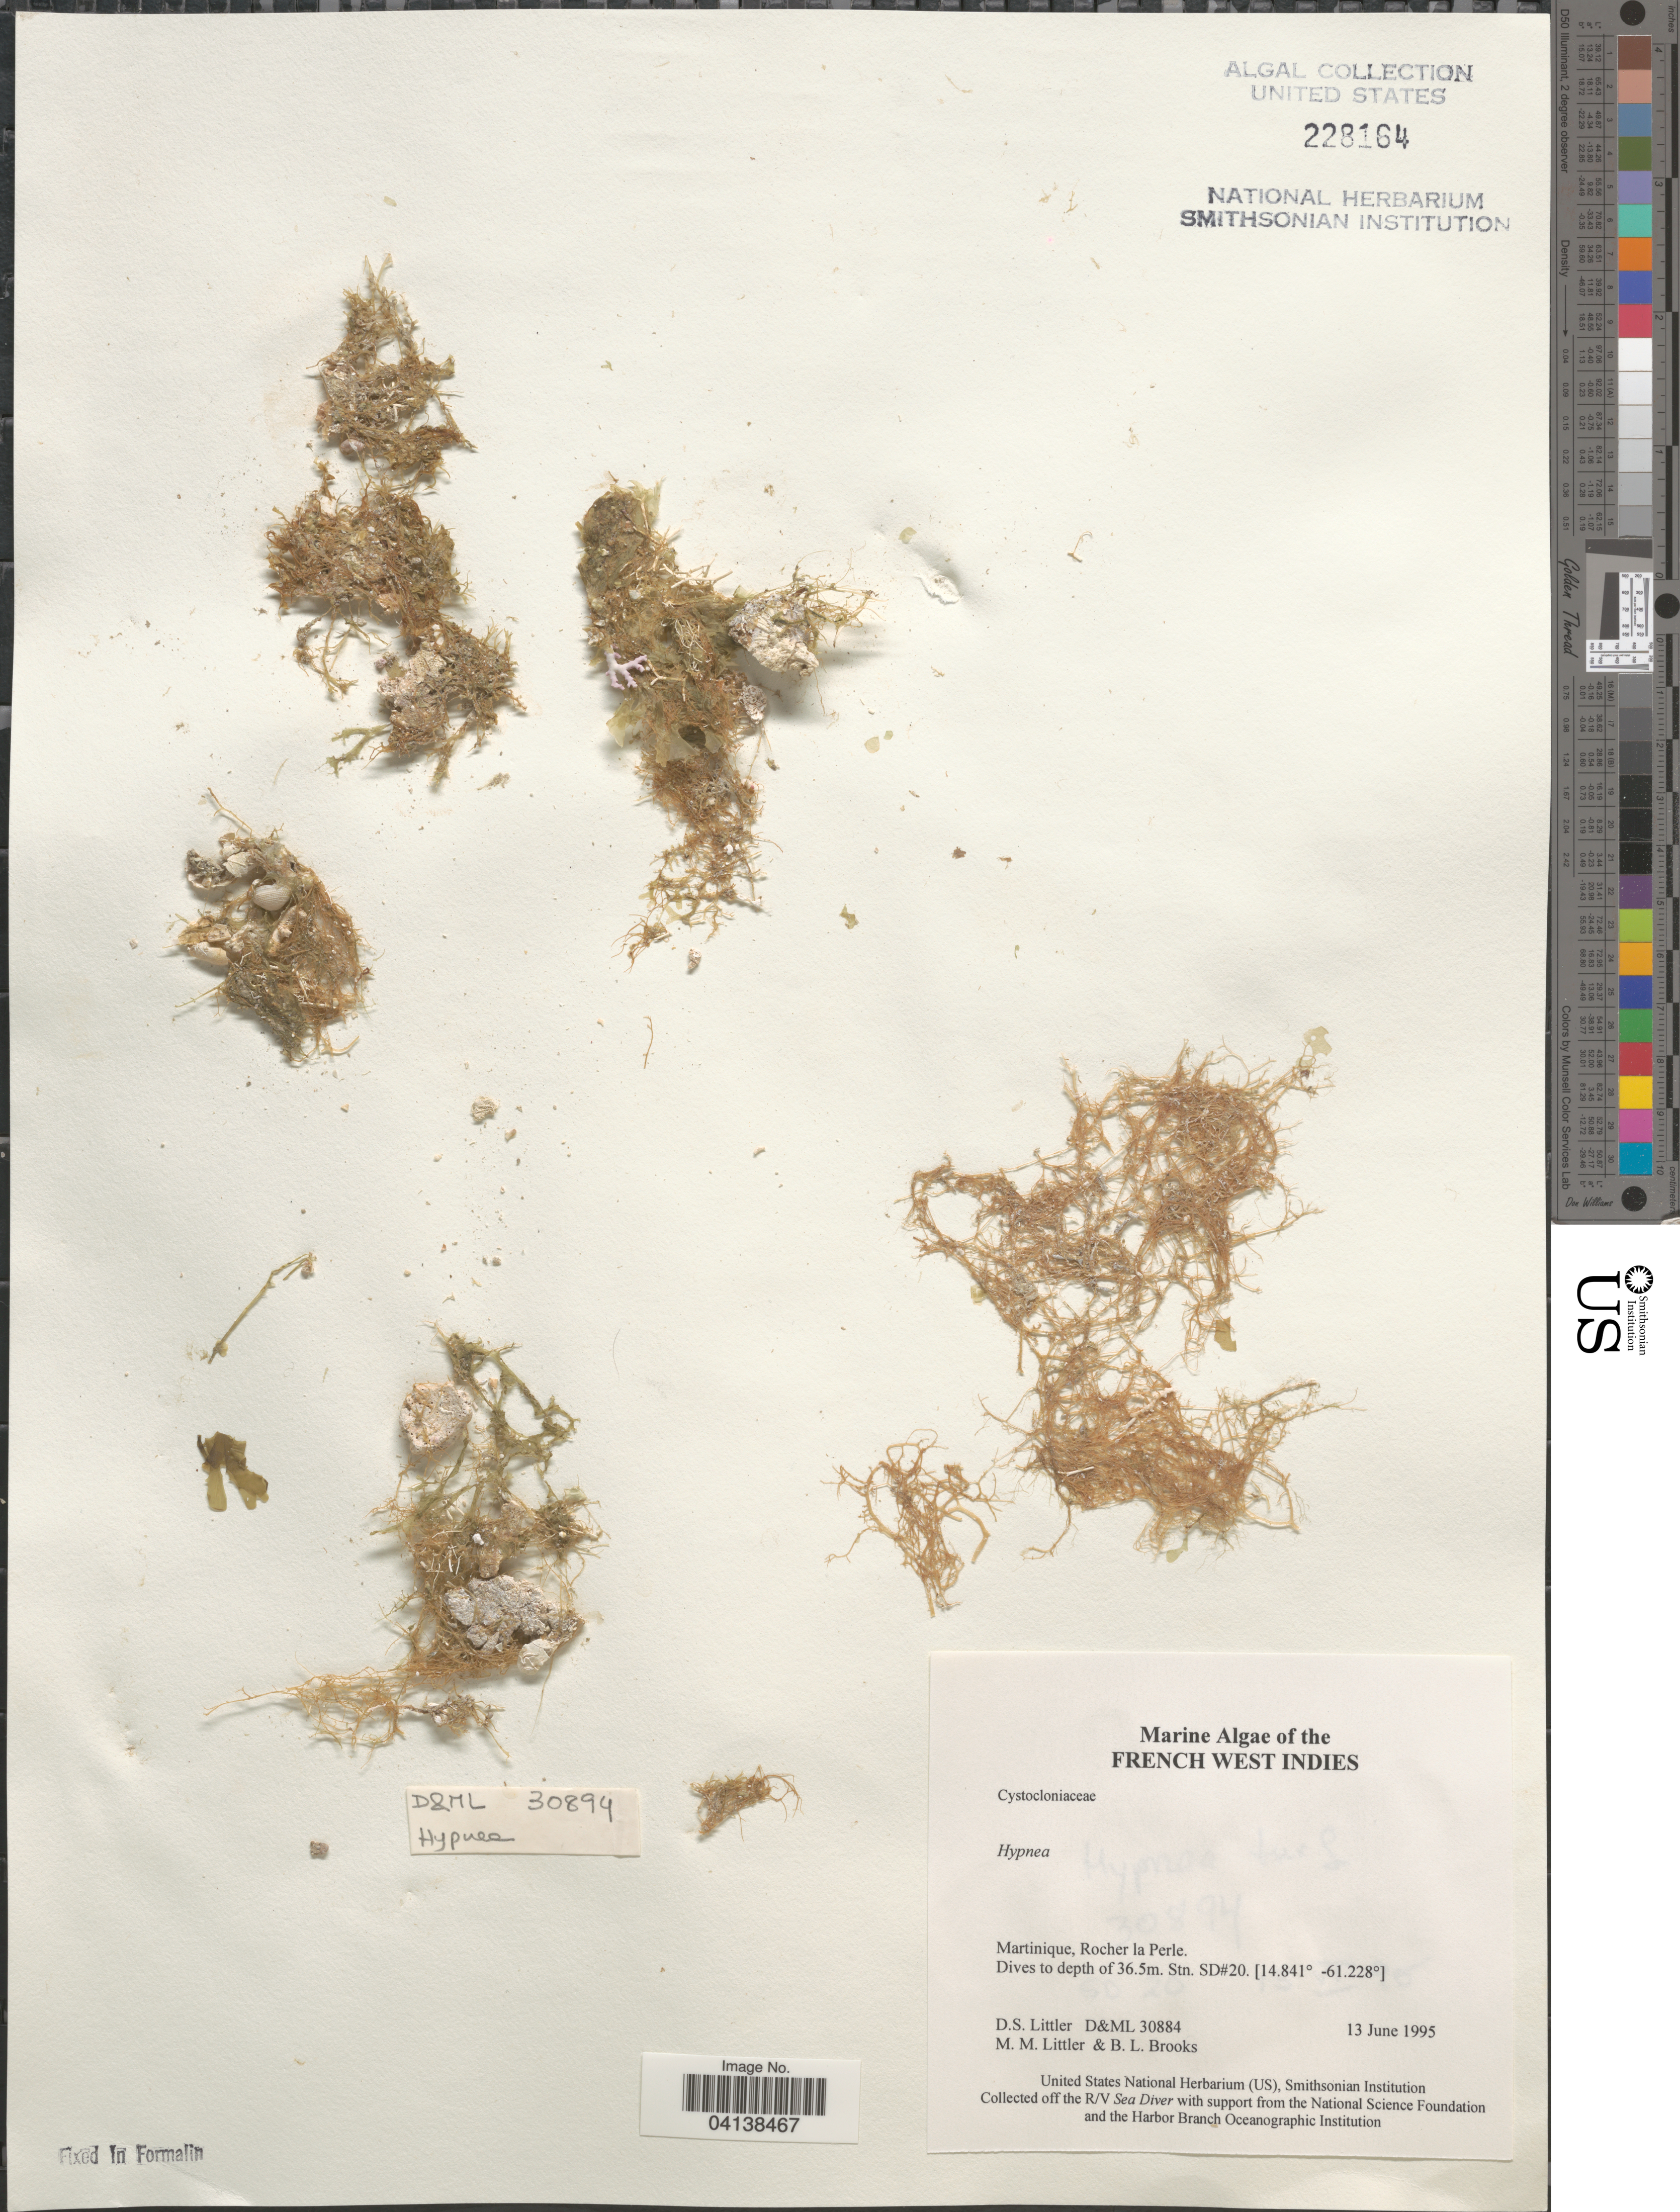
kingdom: Plantae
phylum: Rhodophyta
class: Florideophyceae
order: Gigartinales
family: Cystocloniaceae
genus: Hypnea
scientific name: Hypnea sp.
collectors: D. S. Littler & B. Brooks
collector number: D&ML 30884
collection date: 1995-06-13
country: Martinique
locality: French West Indies. Rocher la Perle. Stn. SD#20.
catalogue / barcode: US 228164